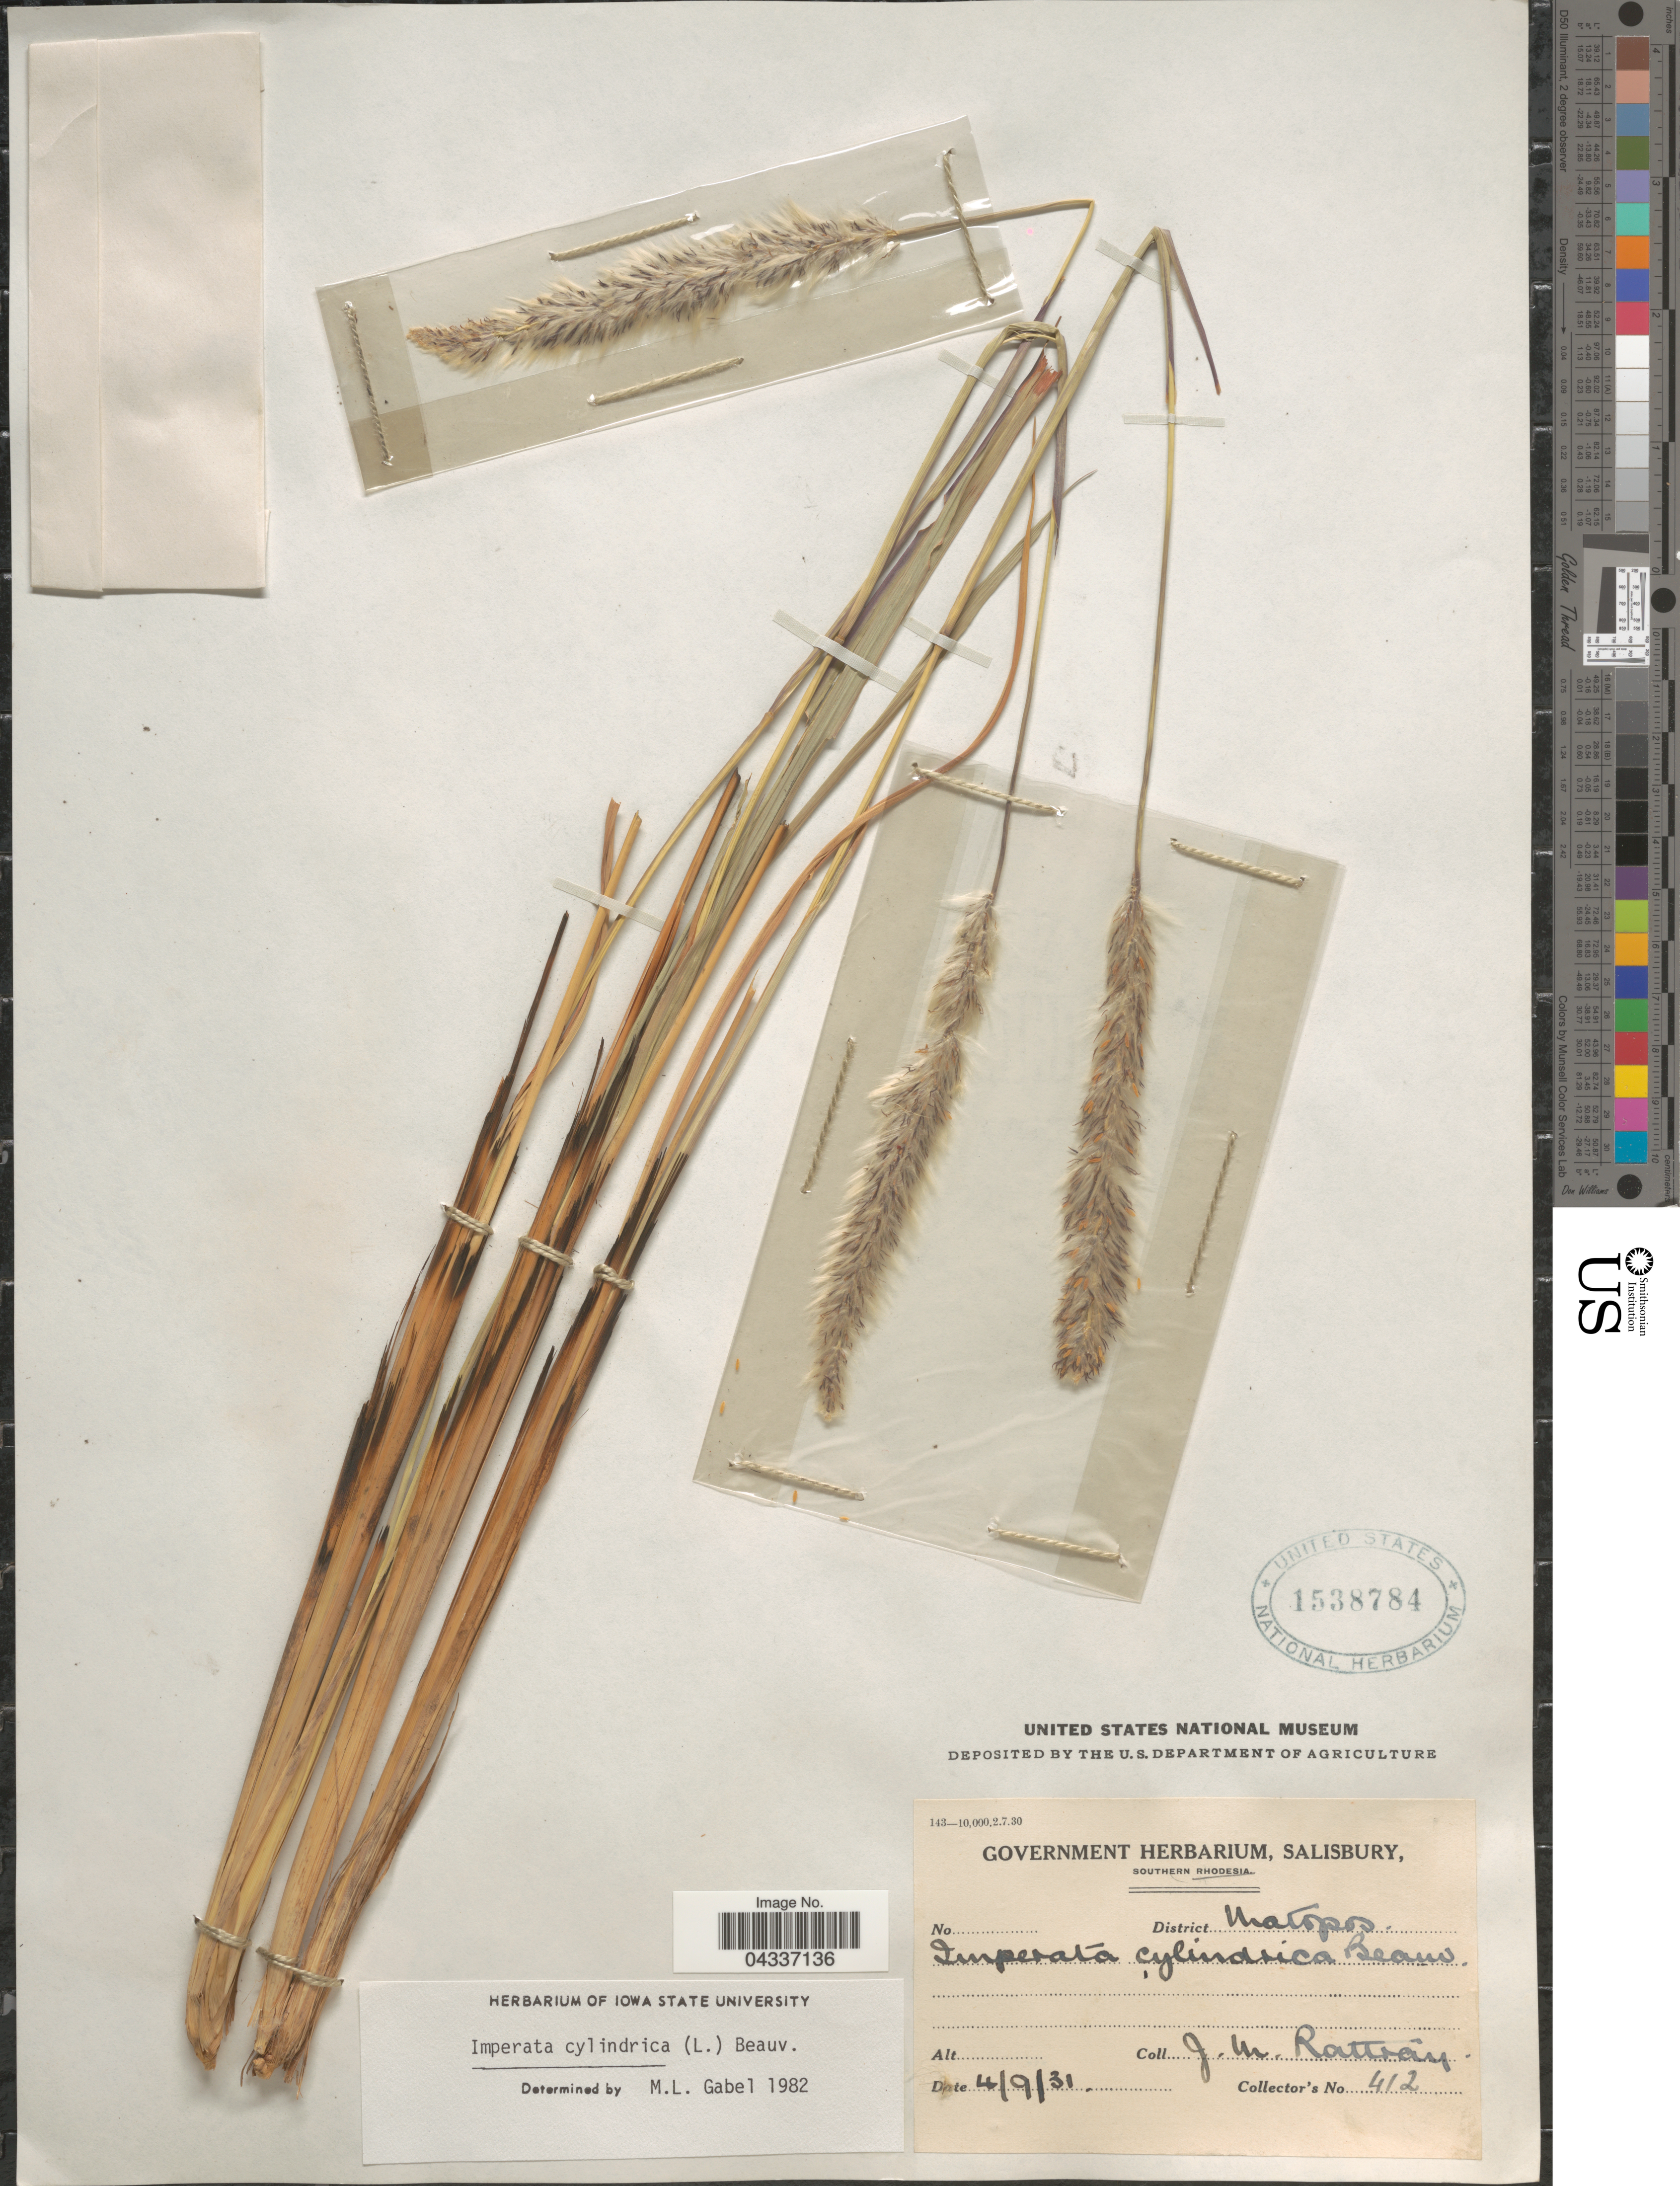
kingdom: Plantae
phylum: Tracheophyta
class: Liliopsida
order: Poales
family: Poaceae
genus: Imperata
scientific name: Imperata cylindrica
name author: (L.) P. Beauv.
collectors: J. Rattray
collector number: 412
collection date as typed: Transcribed d/m/y: 4/9/31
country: Zimbabwe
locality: District Matopos.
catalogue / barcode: US 1538784